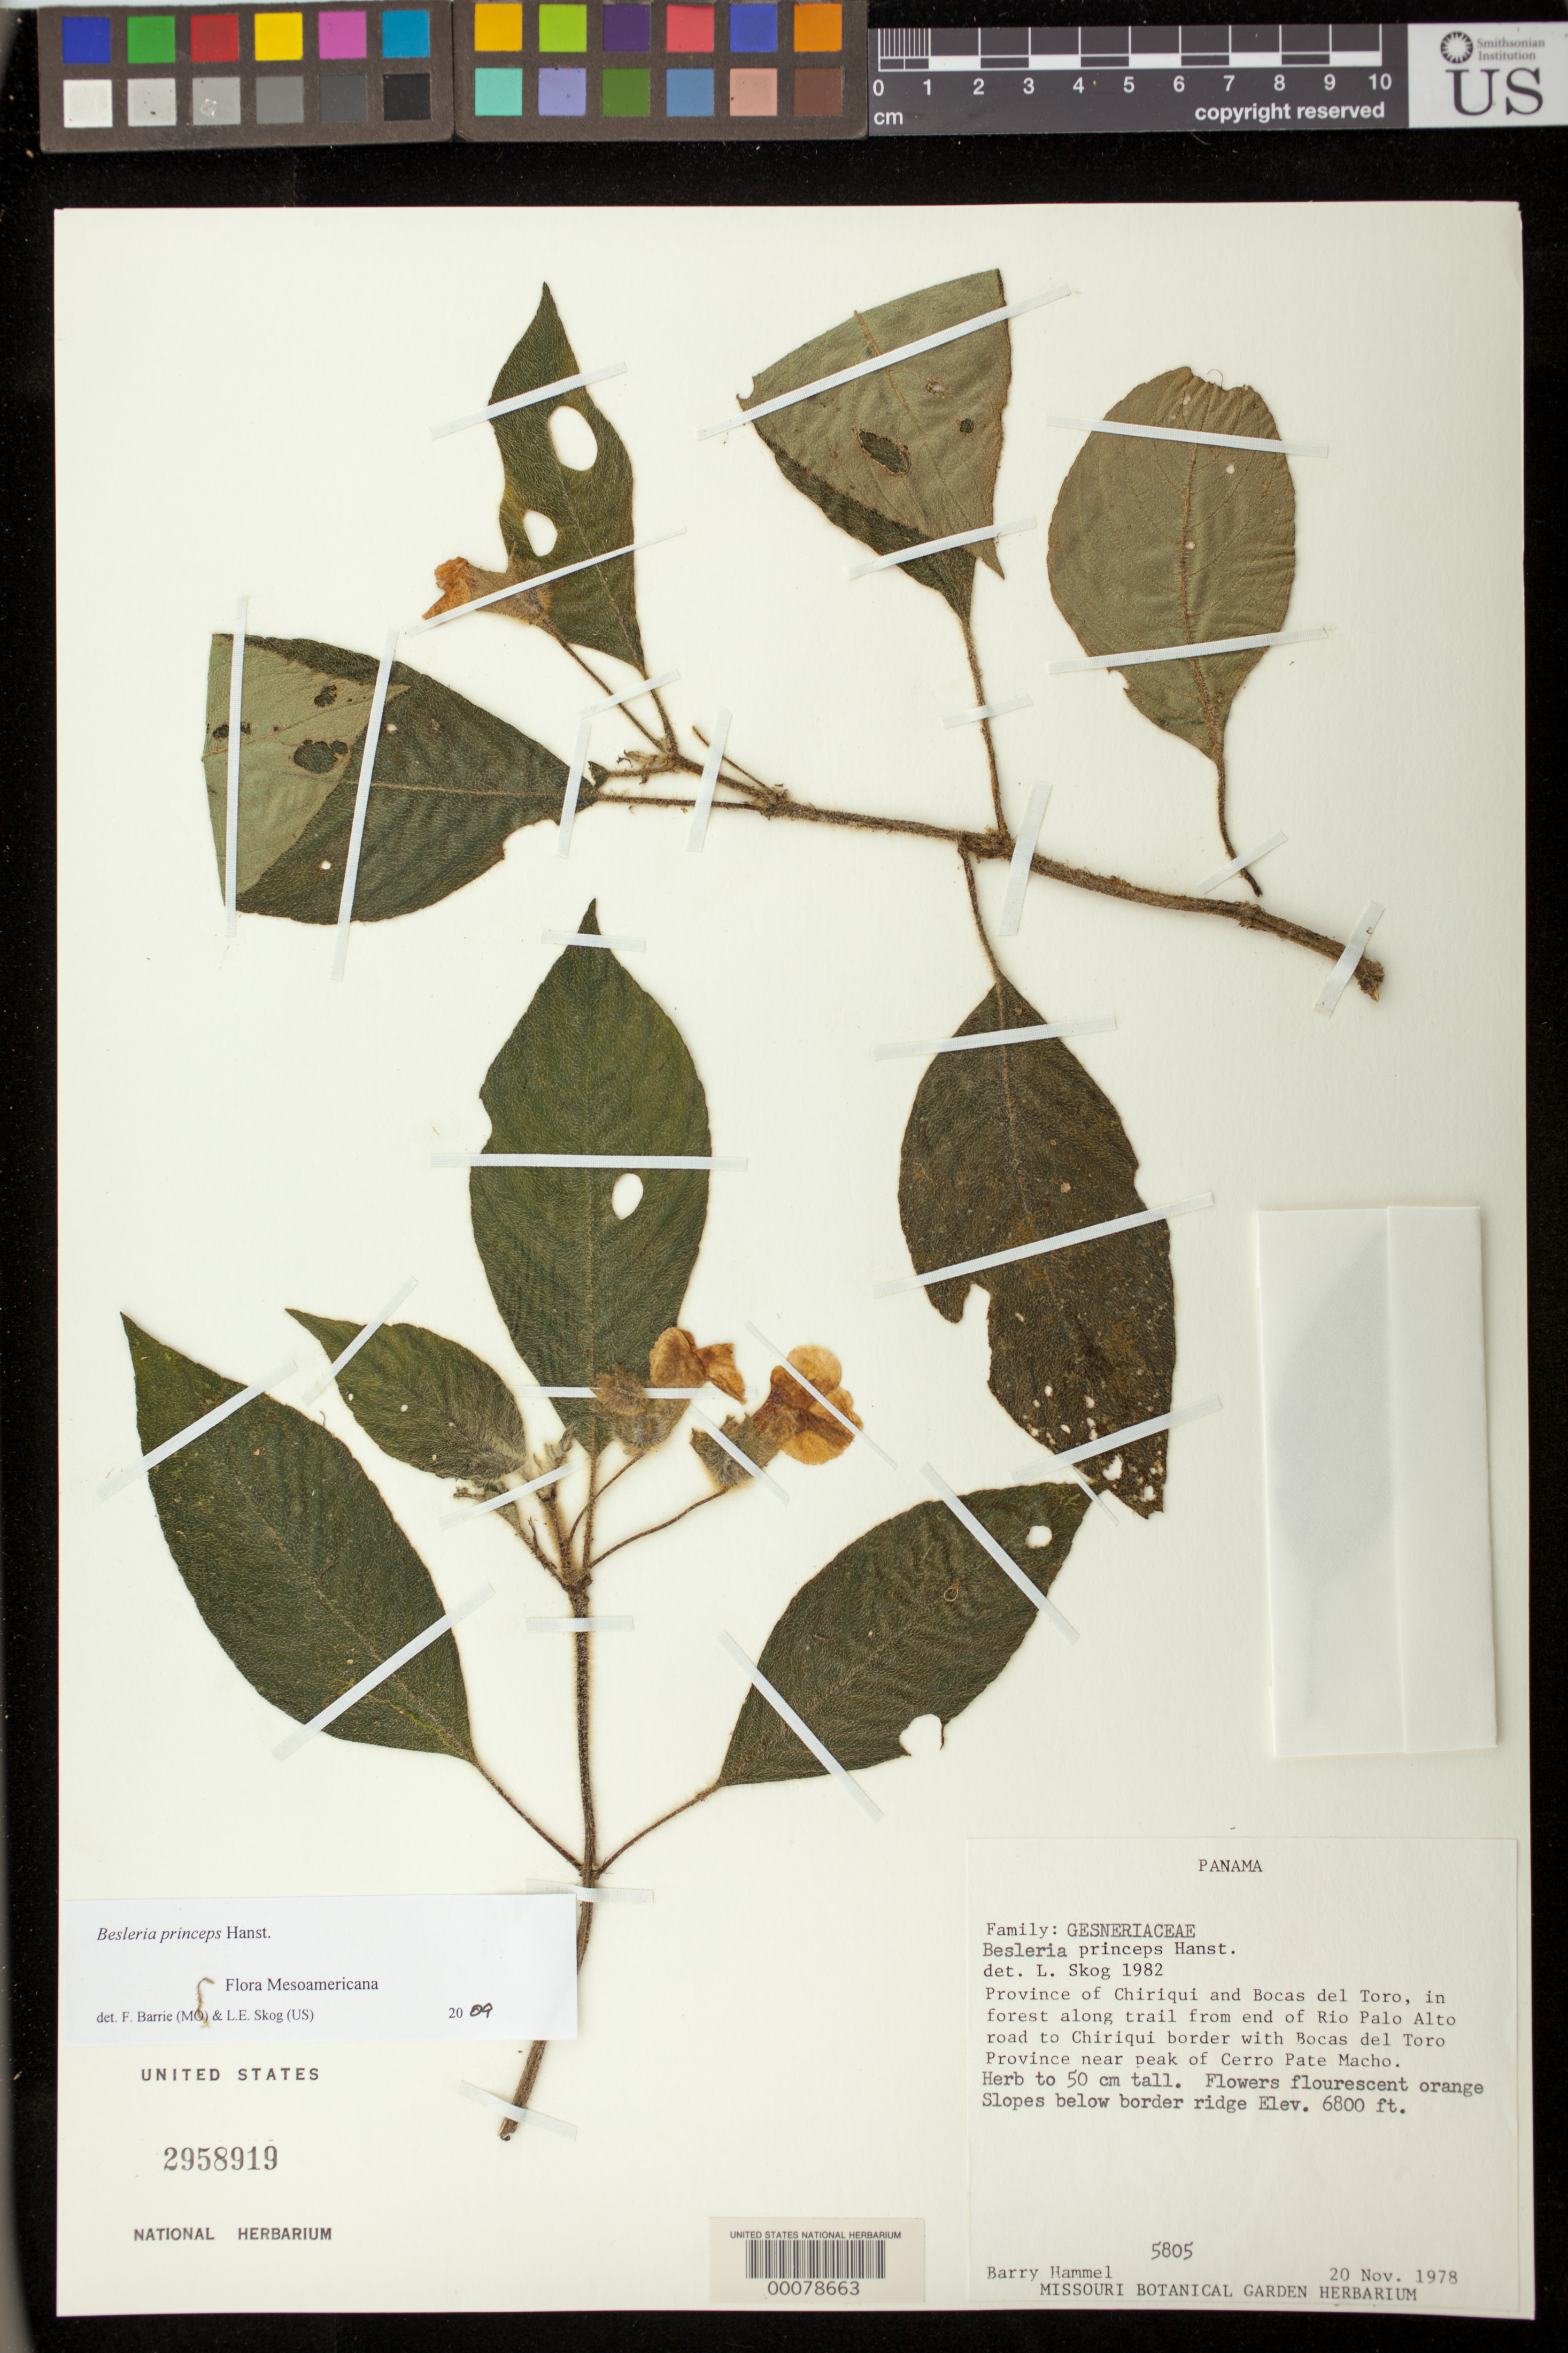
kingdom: Plantae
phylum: Tracheophyta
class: Magnoliopsida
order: Lamiales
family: Gesneriaceae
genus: Besleria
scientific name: Besleria princeps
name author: Hanst.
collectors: B. Hammel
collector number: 5805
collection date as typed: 20 Nov 1978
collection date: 1978-11-20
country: Panama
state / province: Bocas del Toro / Chiriquí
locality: Along trail from end of Rio Palo Alto road to Chiriqui border with Bocas del Toro province near peak of Cerro Pate Macho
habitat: In forest, slopes below border ridge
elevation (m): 2073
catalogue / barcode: US 2958919